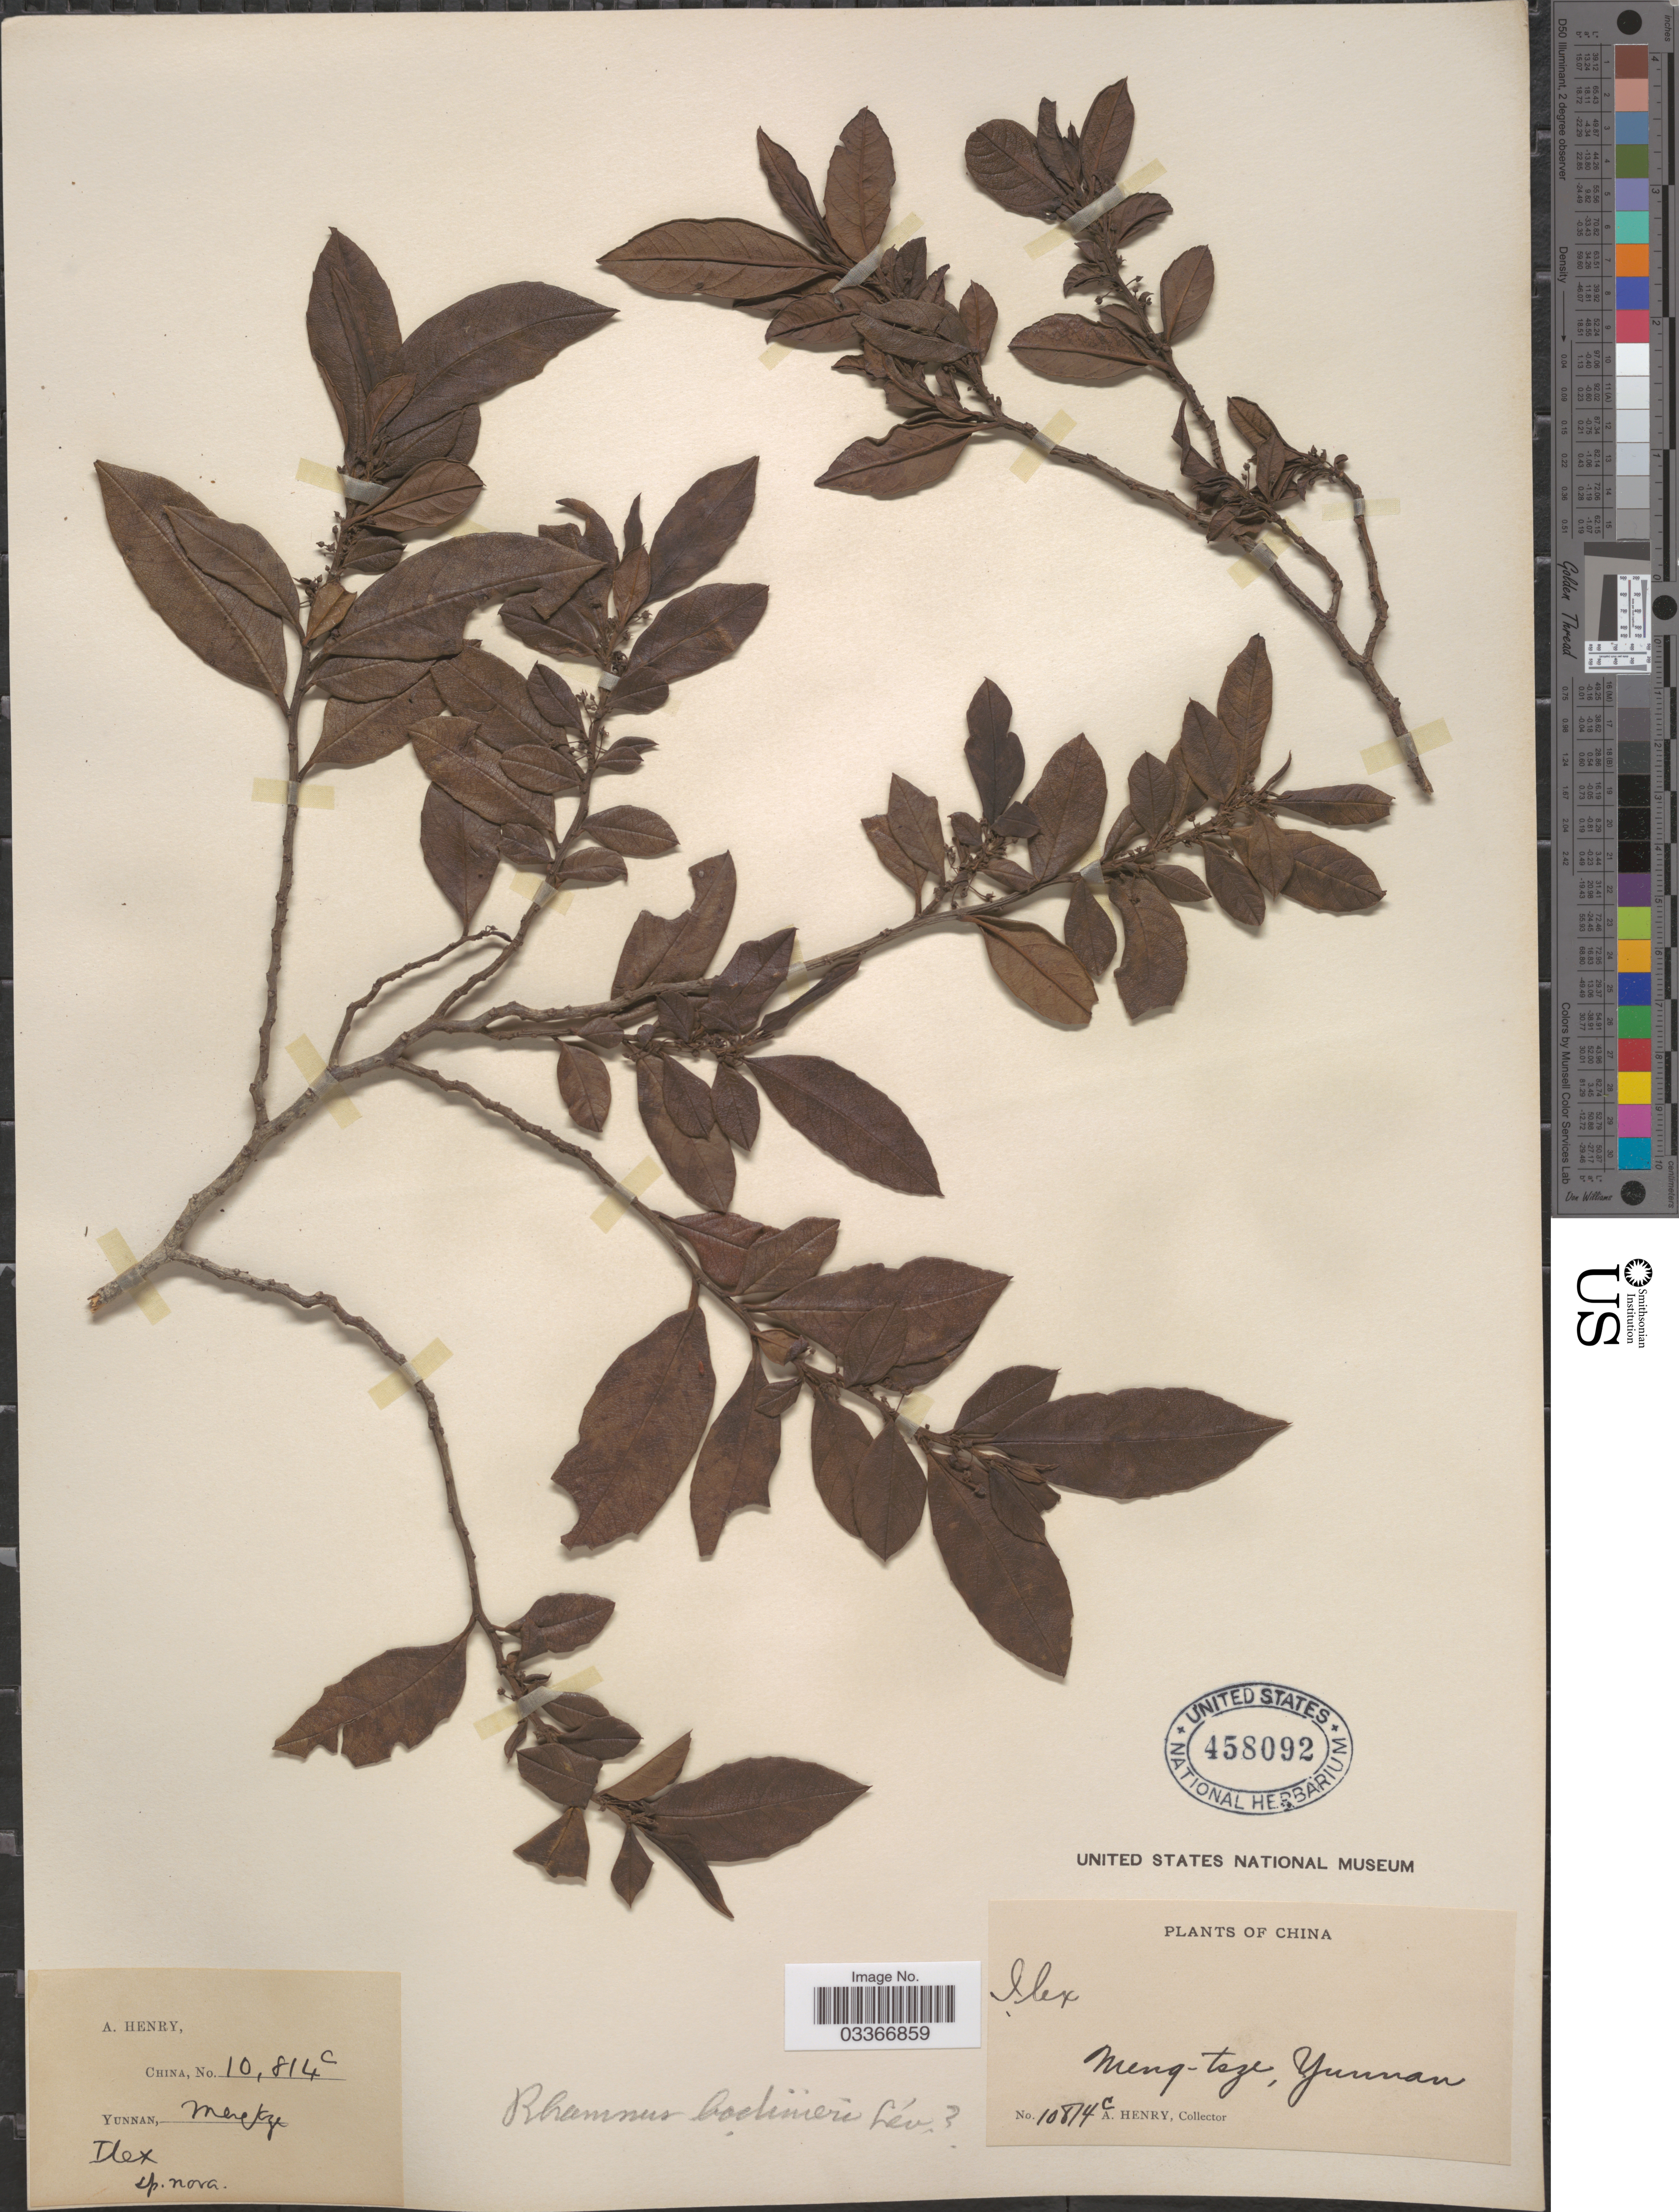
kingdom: Plantae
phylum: Tracheophyta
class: Magnoliopsida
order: Rosales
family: Rhamnaceae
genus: Rhamnus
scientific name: Rhamnus bodinieri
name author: H. Lév.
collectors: A. Henry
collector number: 10814 C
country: China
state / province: Yunnan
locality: Meng-tsze.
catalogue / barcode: US 458092